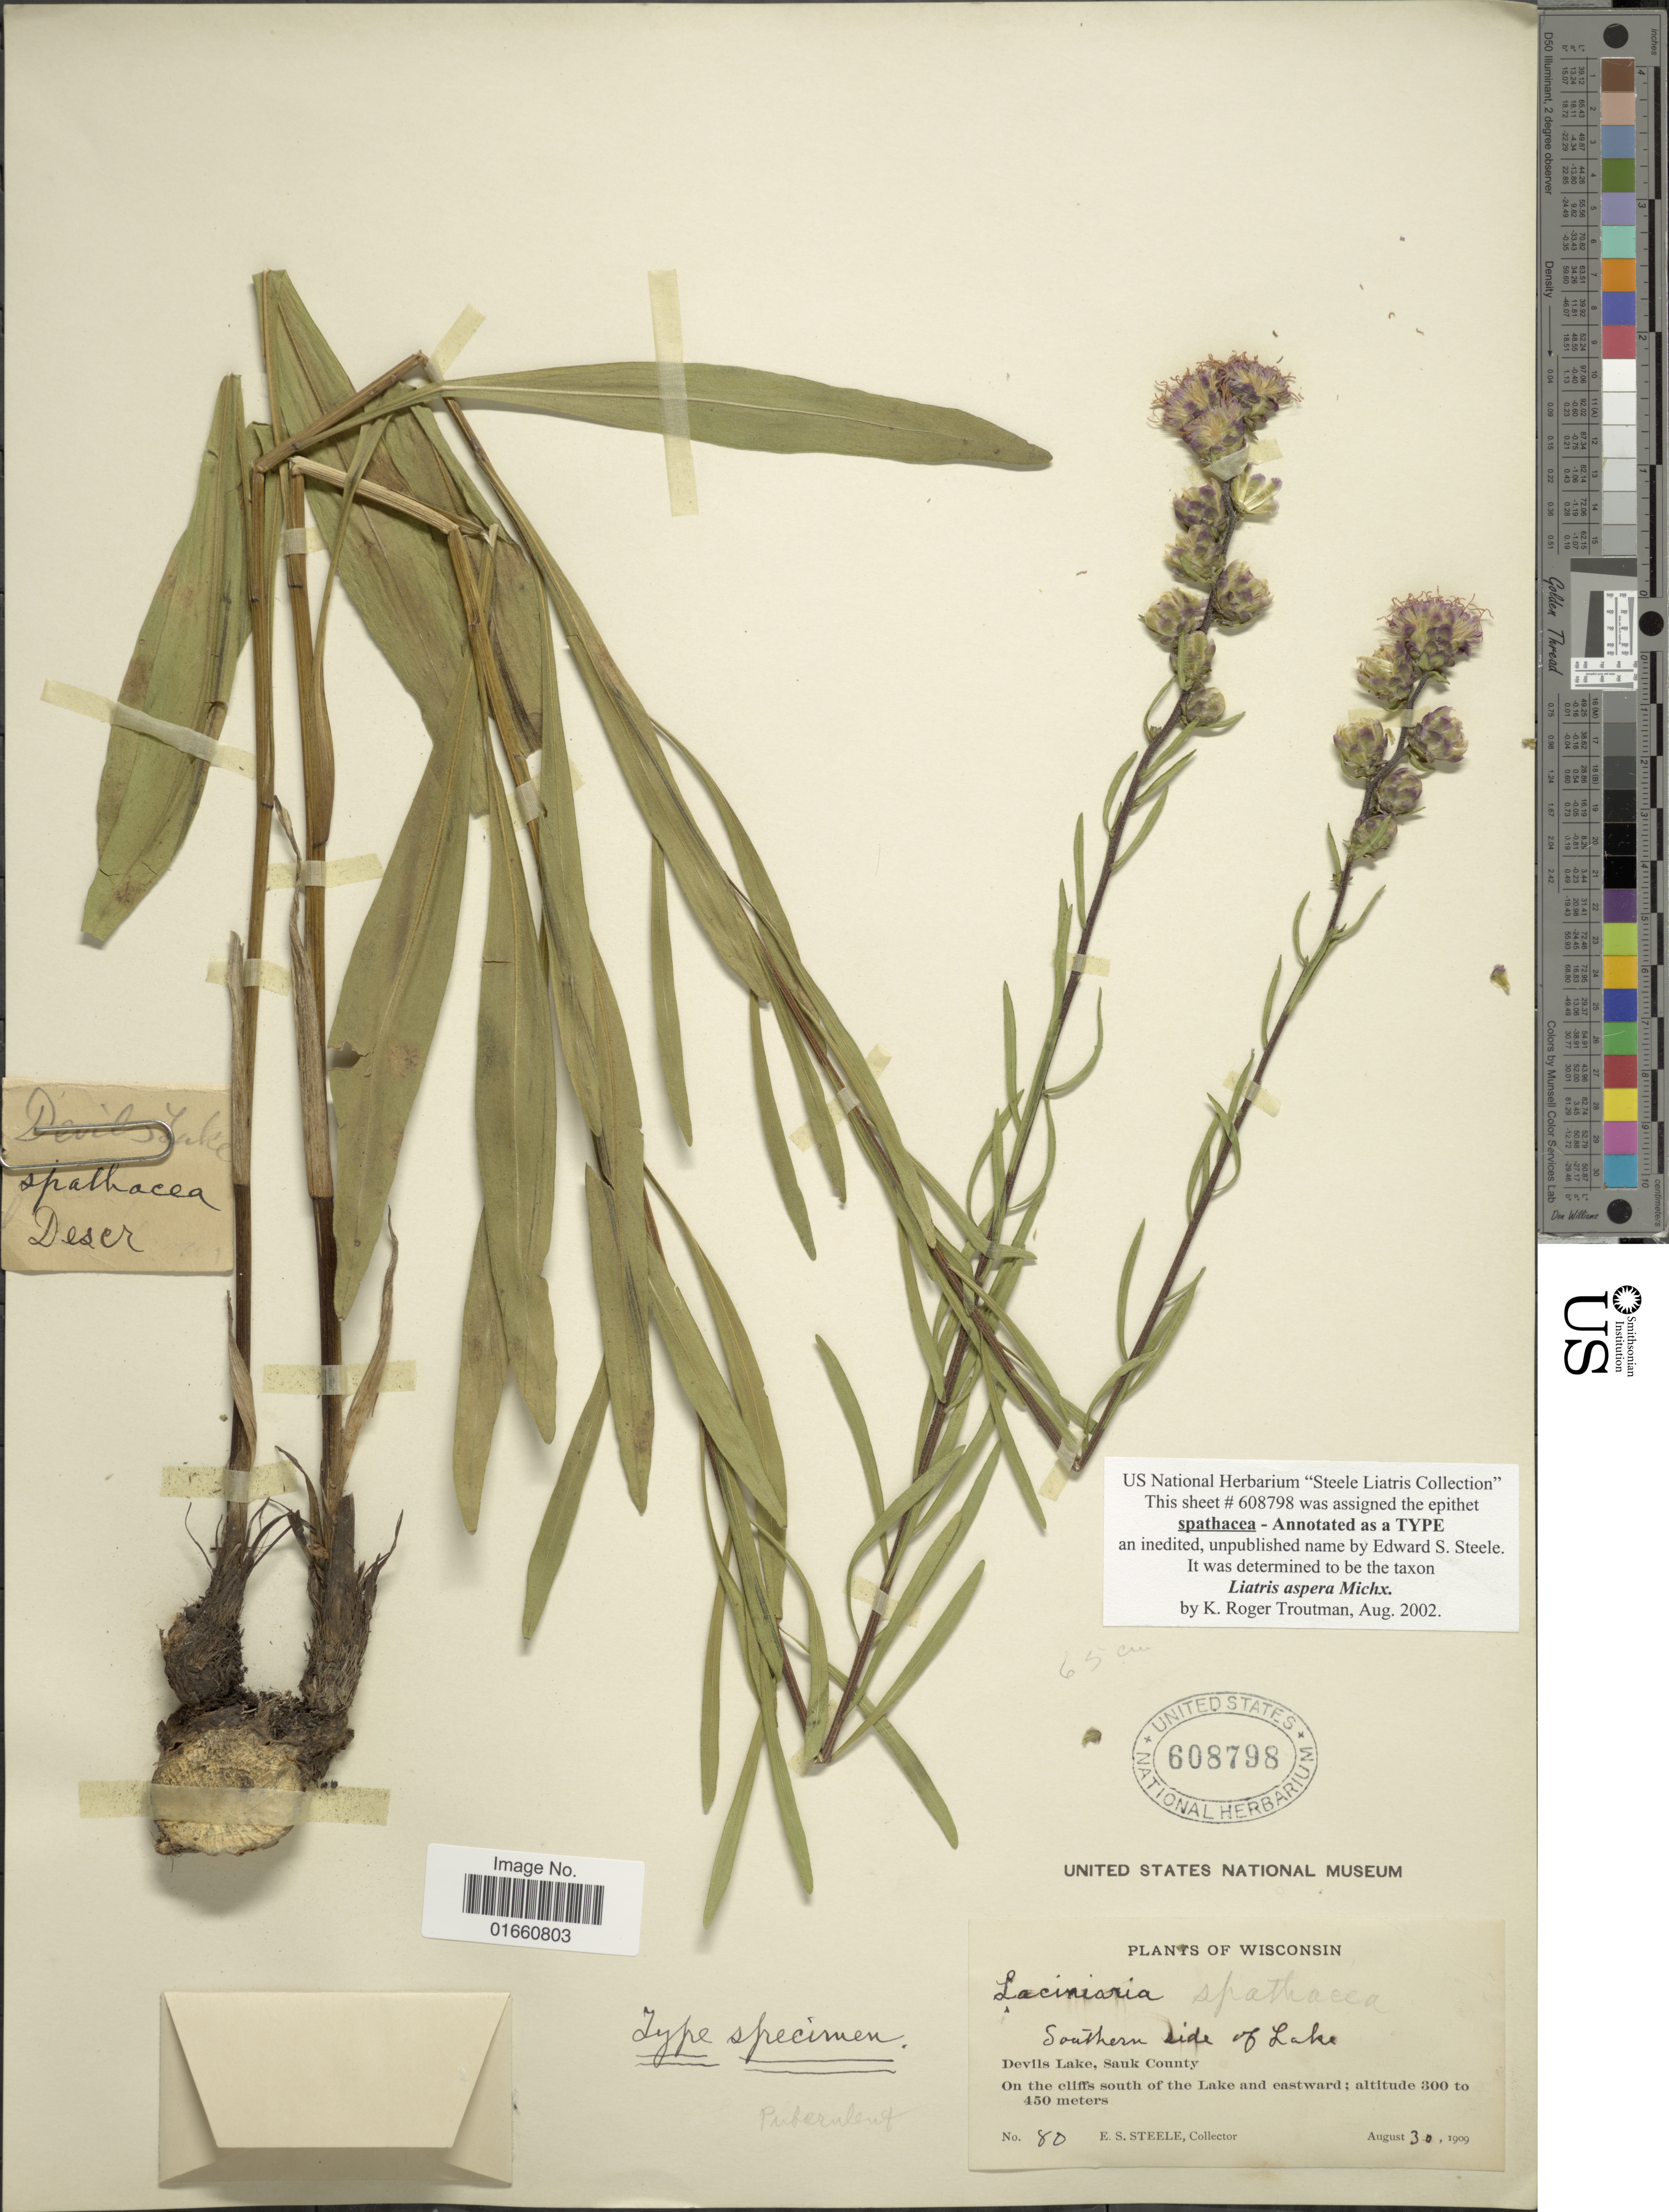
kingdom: Plantae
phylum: Tracheophyta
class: Magnoliopsida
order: Asterales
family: Asteraceae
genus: Liatris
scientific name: Liatris aspera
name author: Michx.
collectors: E. Steele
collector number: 80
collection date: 1909-08-30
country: United States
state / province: Wisconsin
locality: Southern side of Lake, Devils Lake, Sauk County, On the cliffs south of the Lake and eastward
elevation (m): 300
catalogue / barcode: US 608798